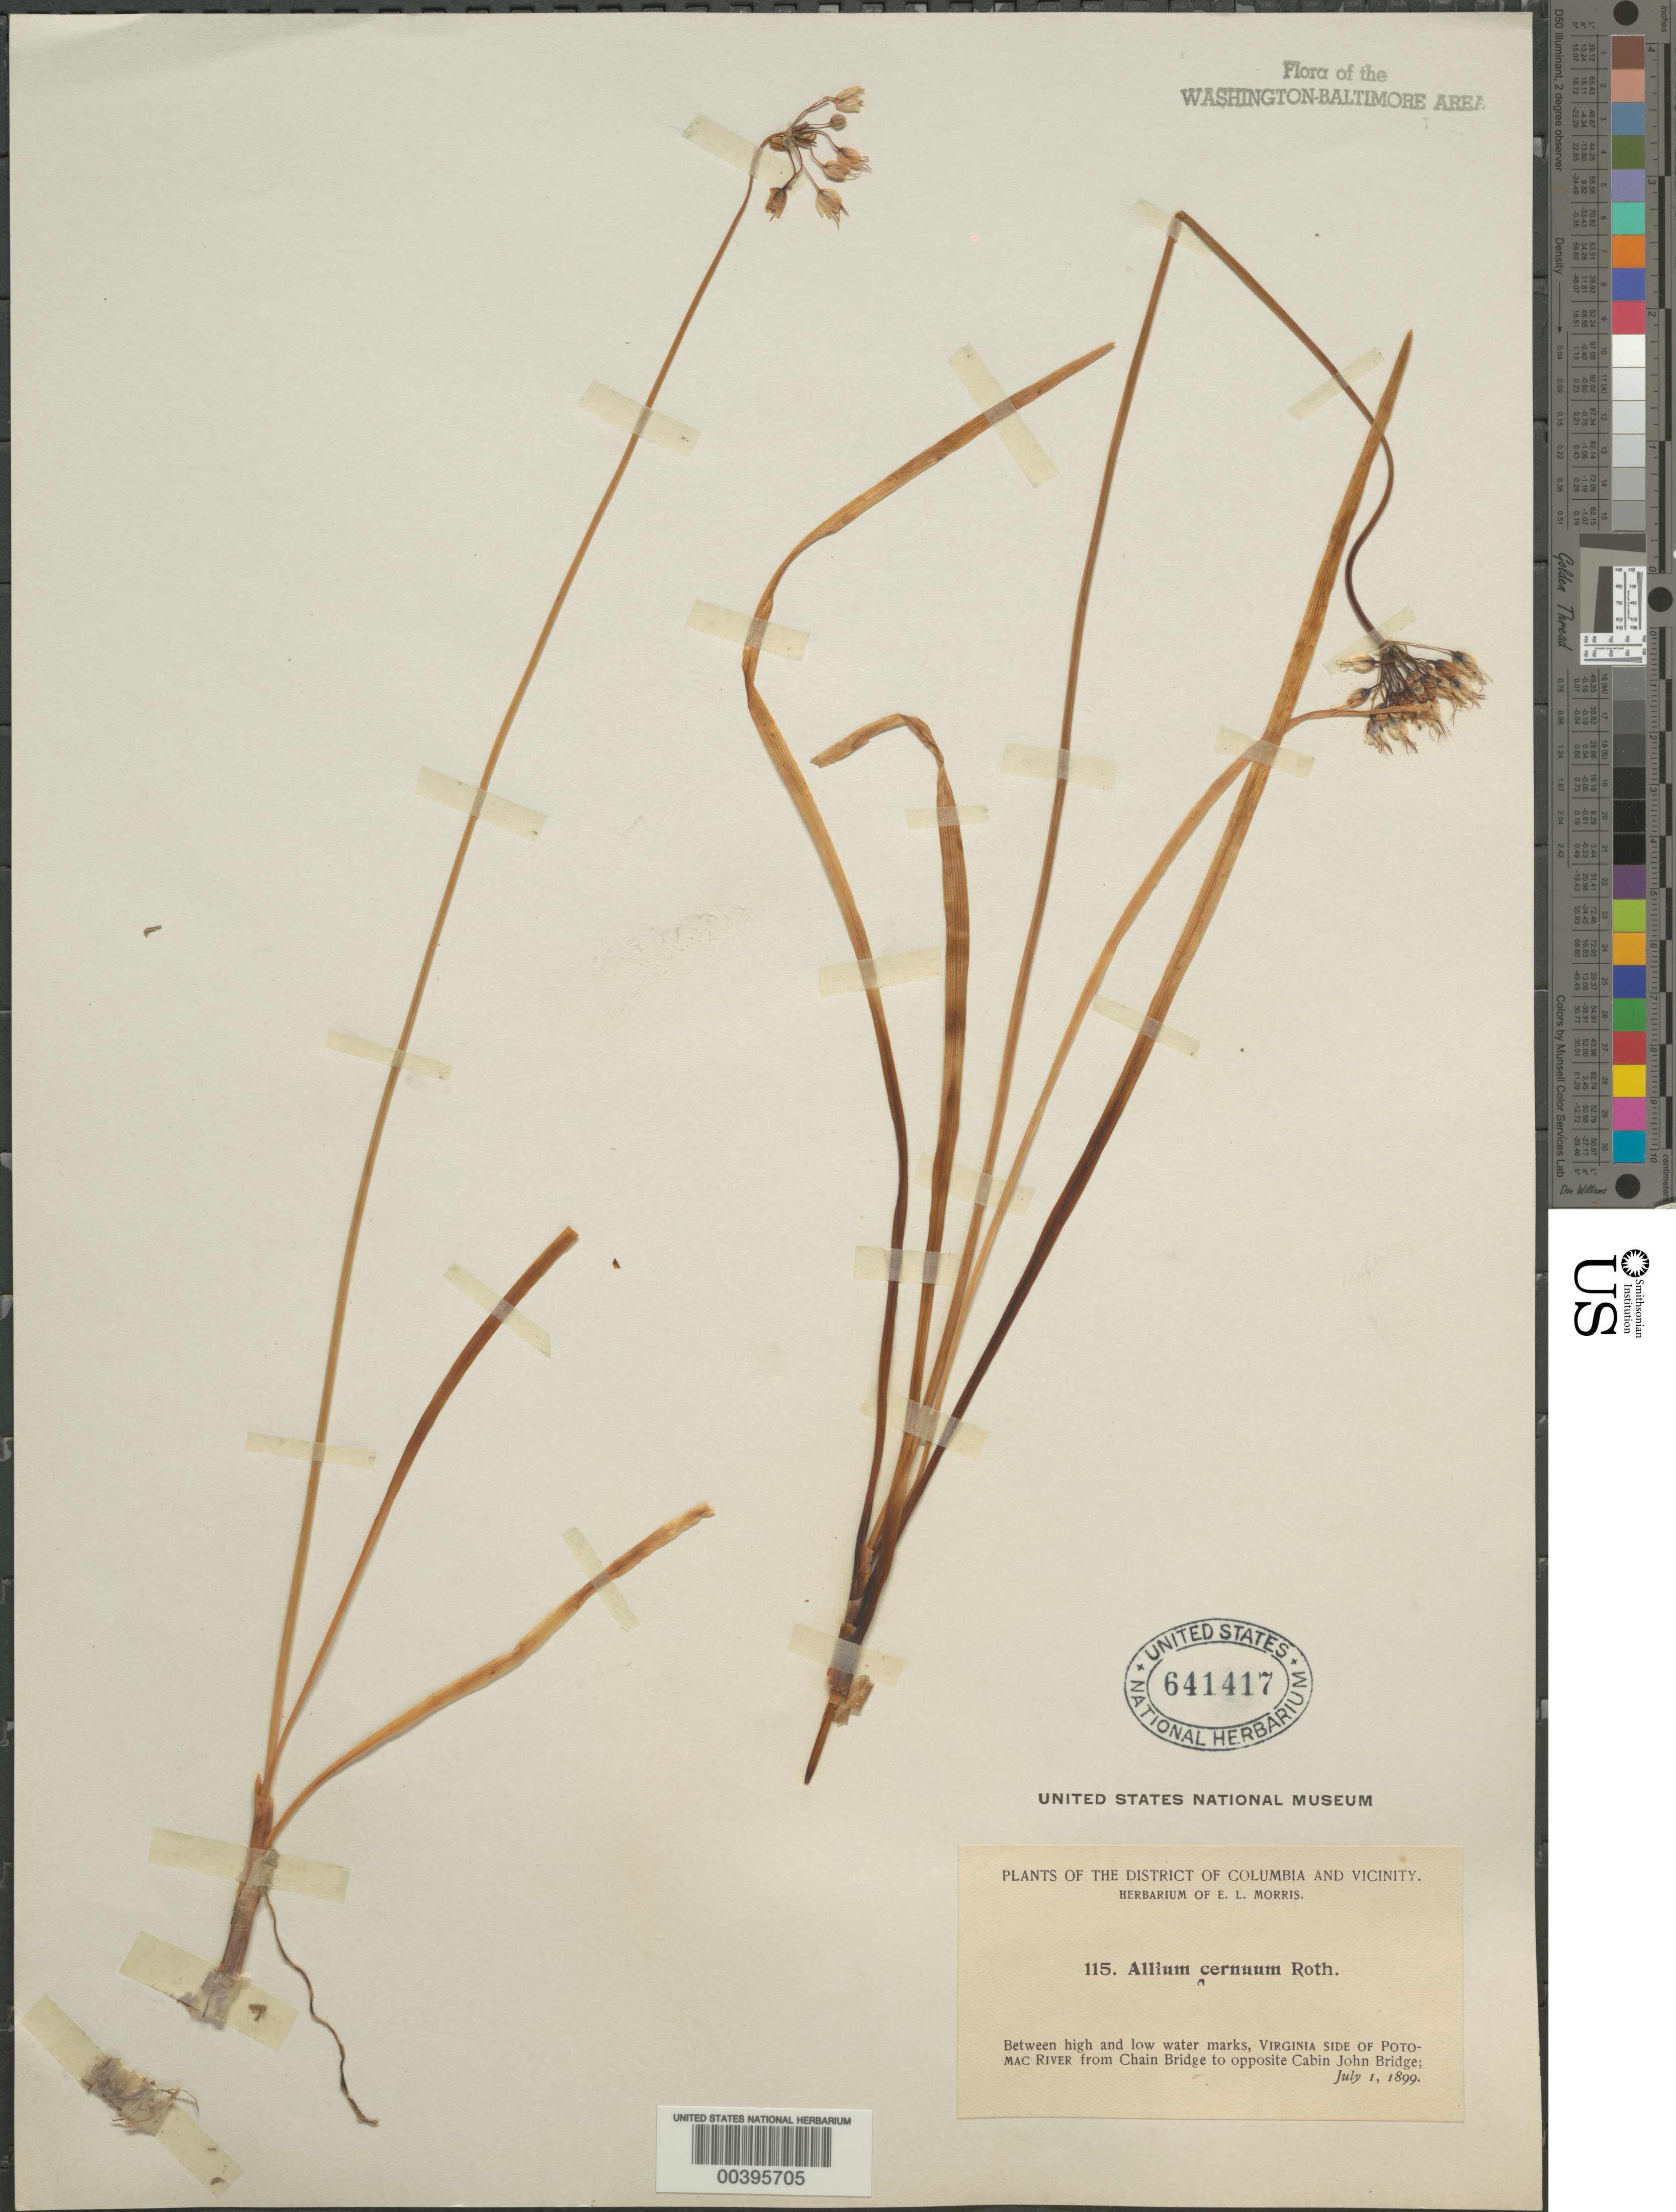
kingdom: Plantae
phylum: Tracheophyta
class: Liliopsida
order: Asparagales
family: Amaryllidaceae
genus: Allium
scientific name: Allium cernuum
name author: Roth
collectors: E. L. Morris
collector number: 115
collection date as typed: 01 Jul 1899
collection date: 1899-07-01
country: United States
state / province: Virginia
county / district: Fairfax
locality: Potomac River from Chain Bridge to Cabin John Bridge C. and O. Canal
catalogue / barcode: US 641417